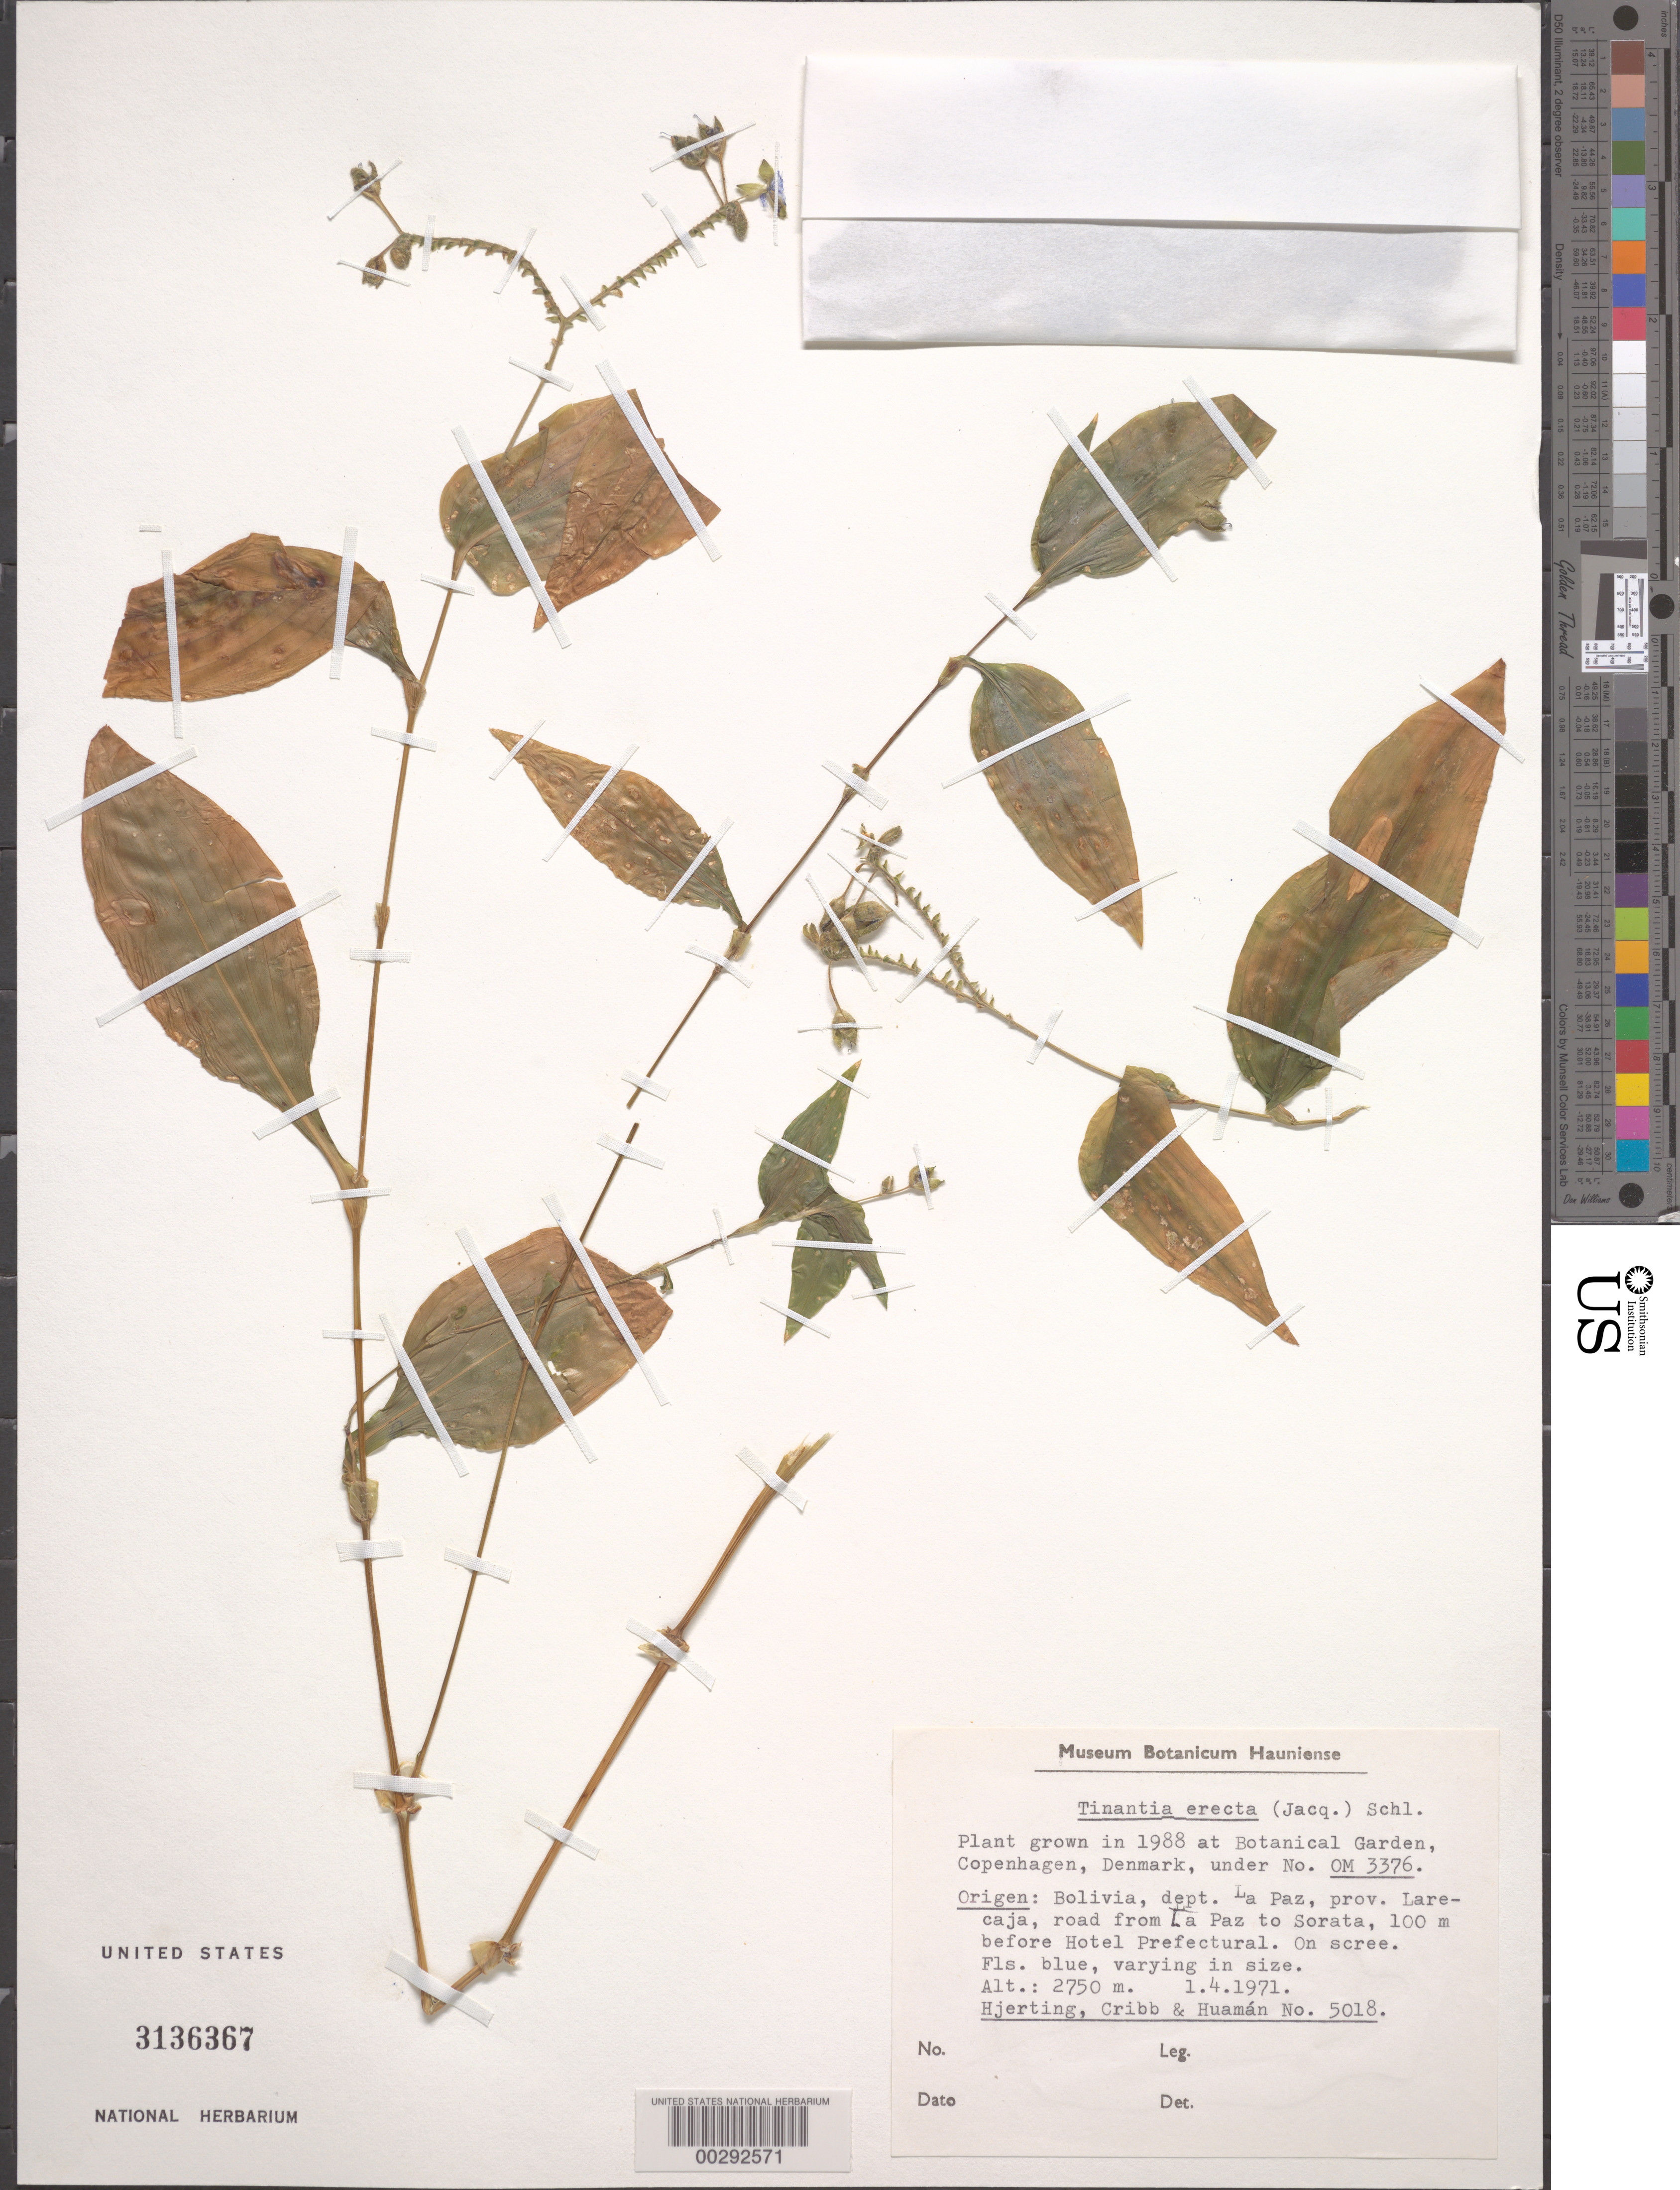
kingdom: Plantae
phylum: Tracheophyta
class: Liliopsida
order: Commelinales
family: Commelinaceae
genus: Tinantia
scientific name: Tinantia erecta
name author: (Jacq.) Fenzl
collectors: J. P. Hjerting, -- Cribb & M. Huamán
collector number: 5018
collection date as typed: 01 Apr 1971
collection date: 1971-04-01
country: Bolivia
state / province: La Paz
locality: Larecaja, road from Las Paz to Sorata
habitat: On scree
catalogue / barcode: US 3136367